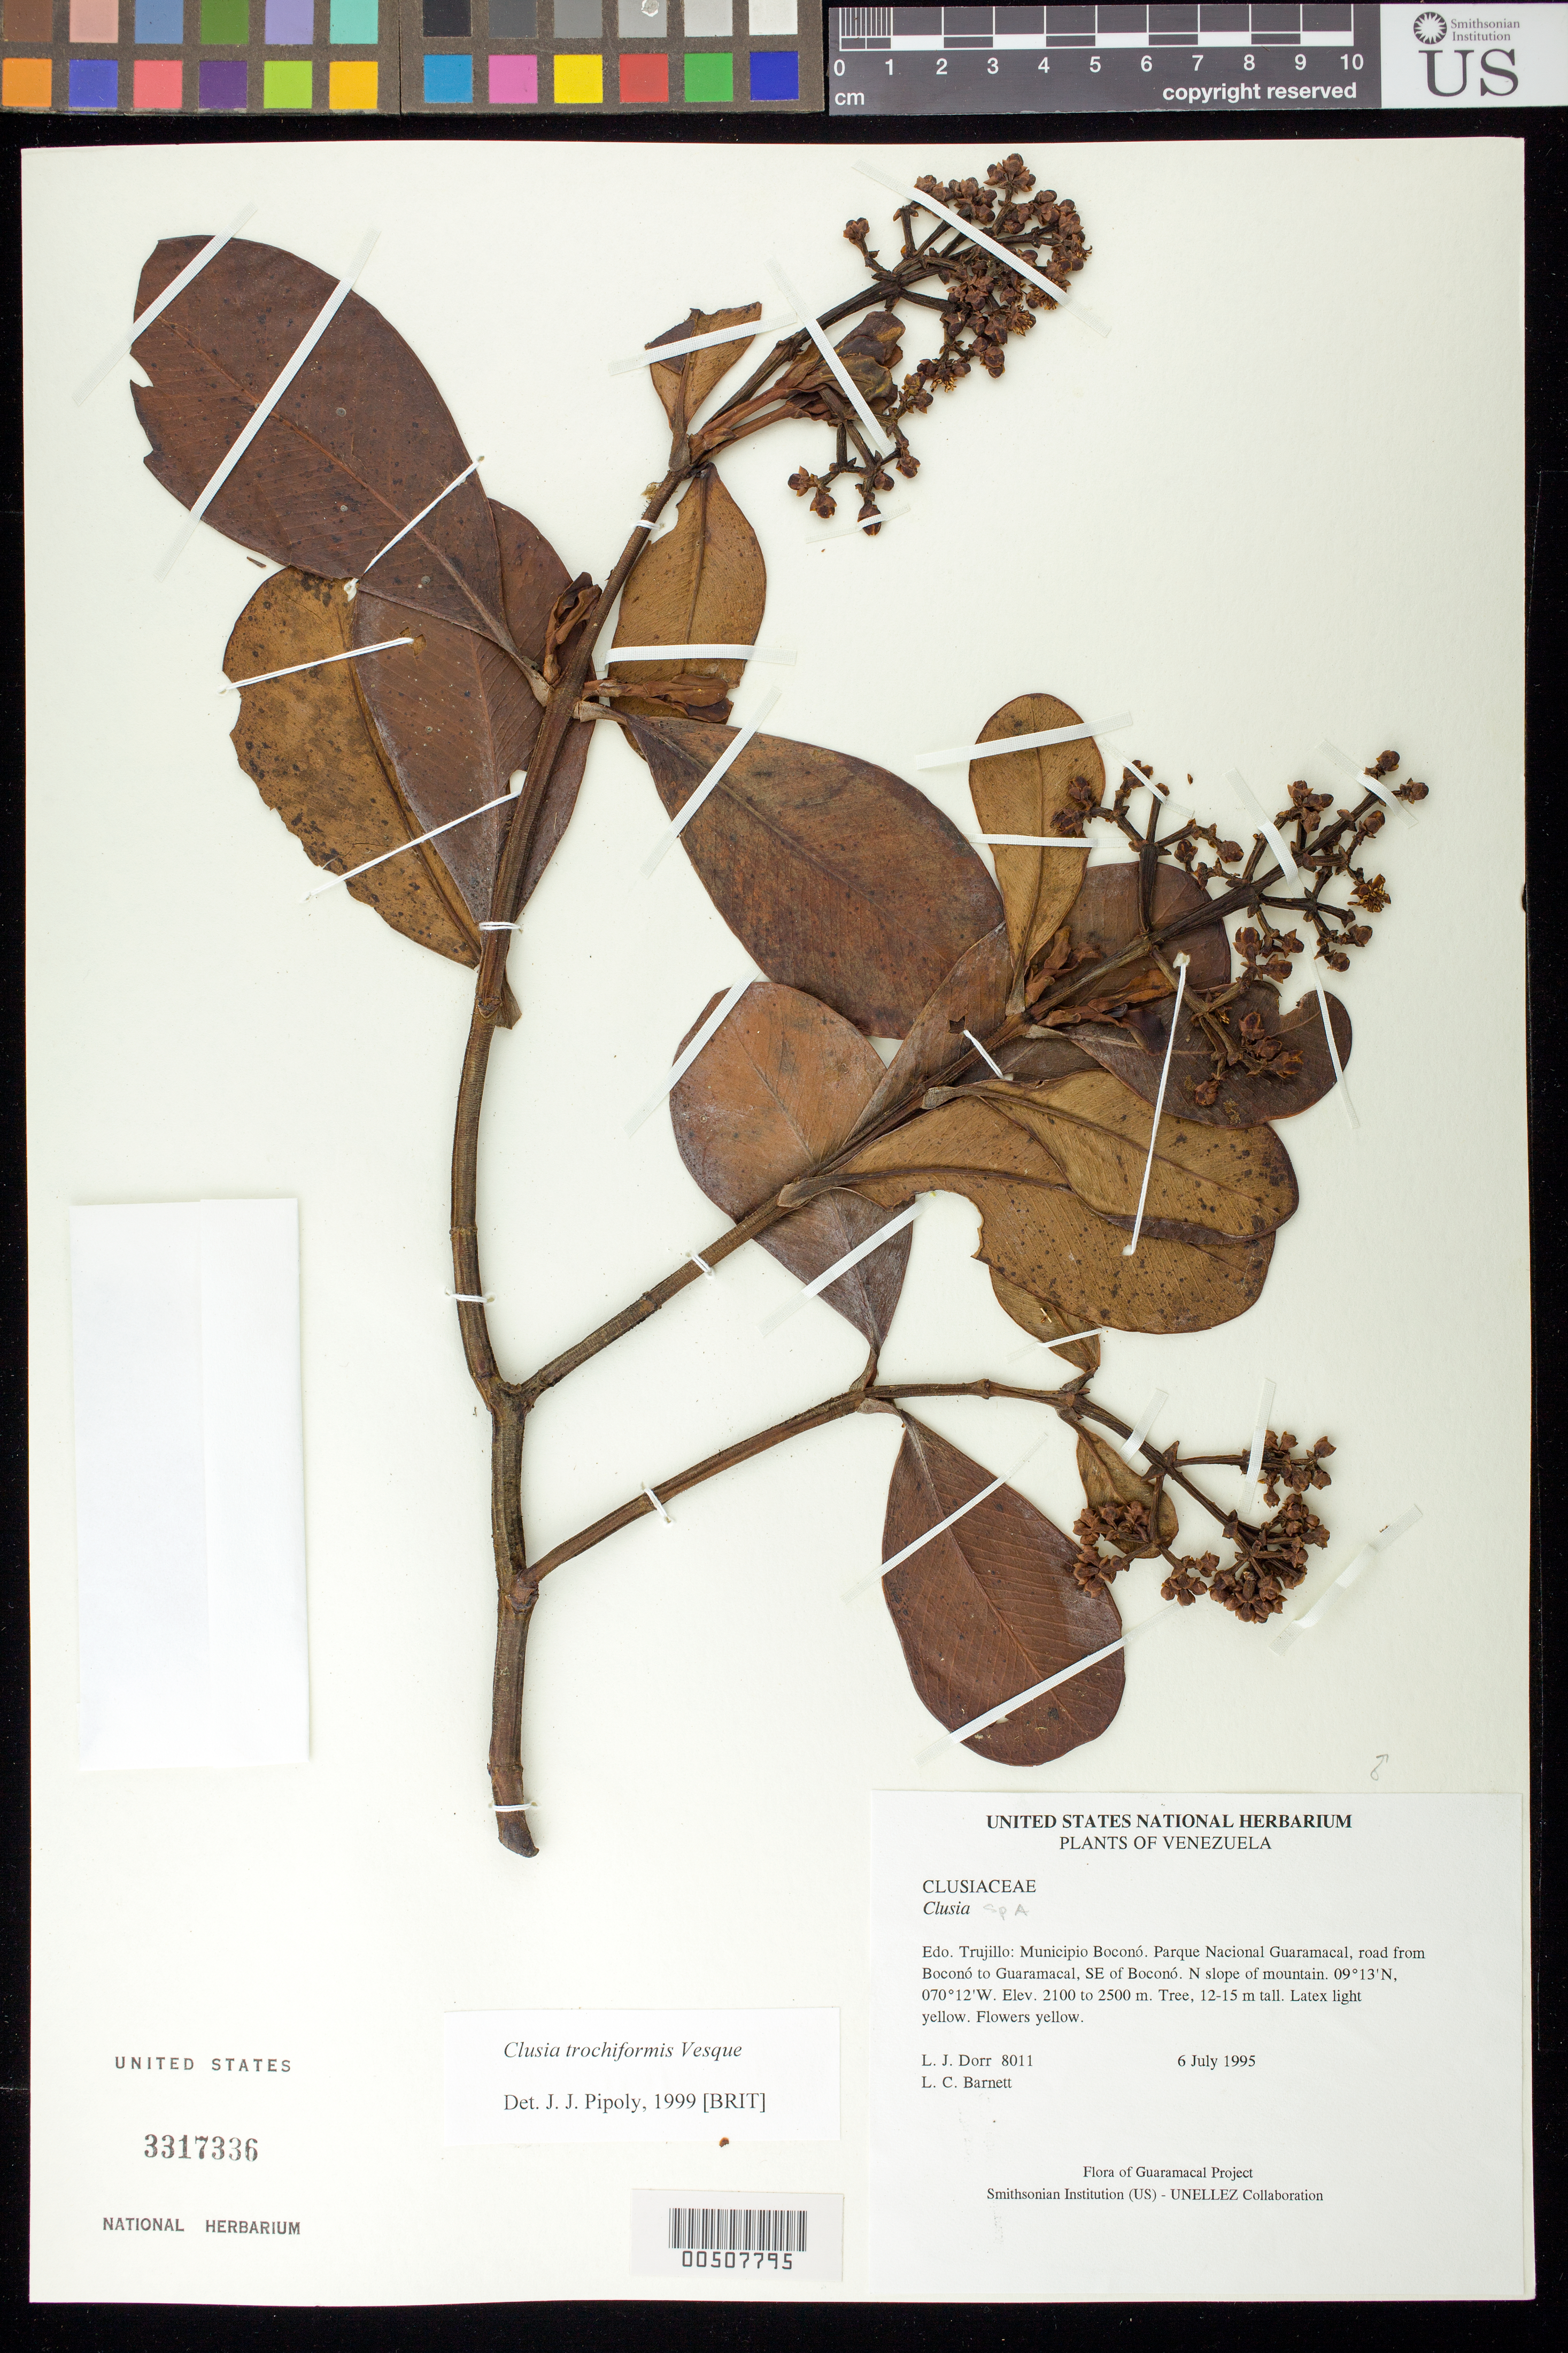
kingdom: Plantae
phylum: Tracheophyta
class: Magnoliopsida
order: Malpighiales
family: Clusiaceae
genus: Clusia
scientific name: Clusia trochiformis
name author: Vesque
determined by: Pipoly, J. J., III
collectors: L. J. Dorr & L. C. Barnett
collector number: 8011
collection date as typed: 06 Jul 1995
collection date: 1995-07-06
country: Venezuela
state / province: Trujillo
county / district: Boconó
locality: Parque Nacional Guaramacal, road from Boconó to Guaramacal, SE of Boconó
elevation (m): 2100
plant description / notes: A, MO, PORT, US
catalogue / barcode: US 3317336